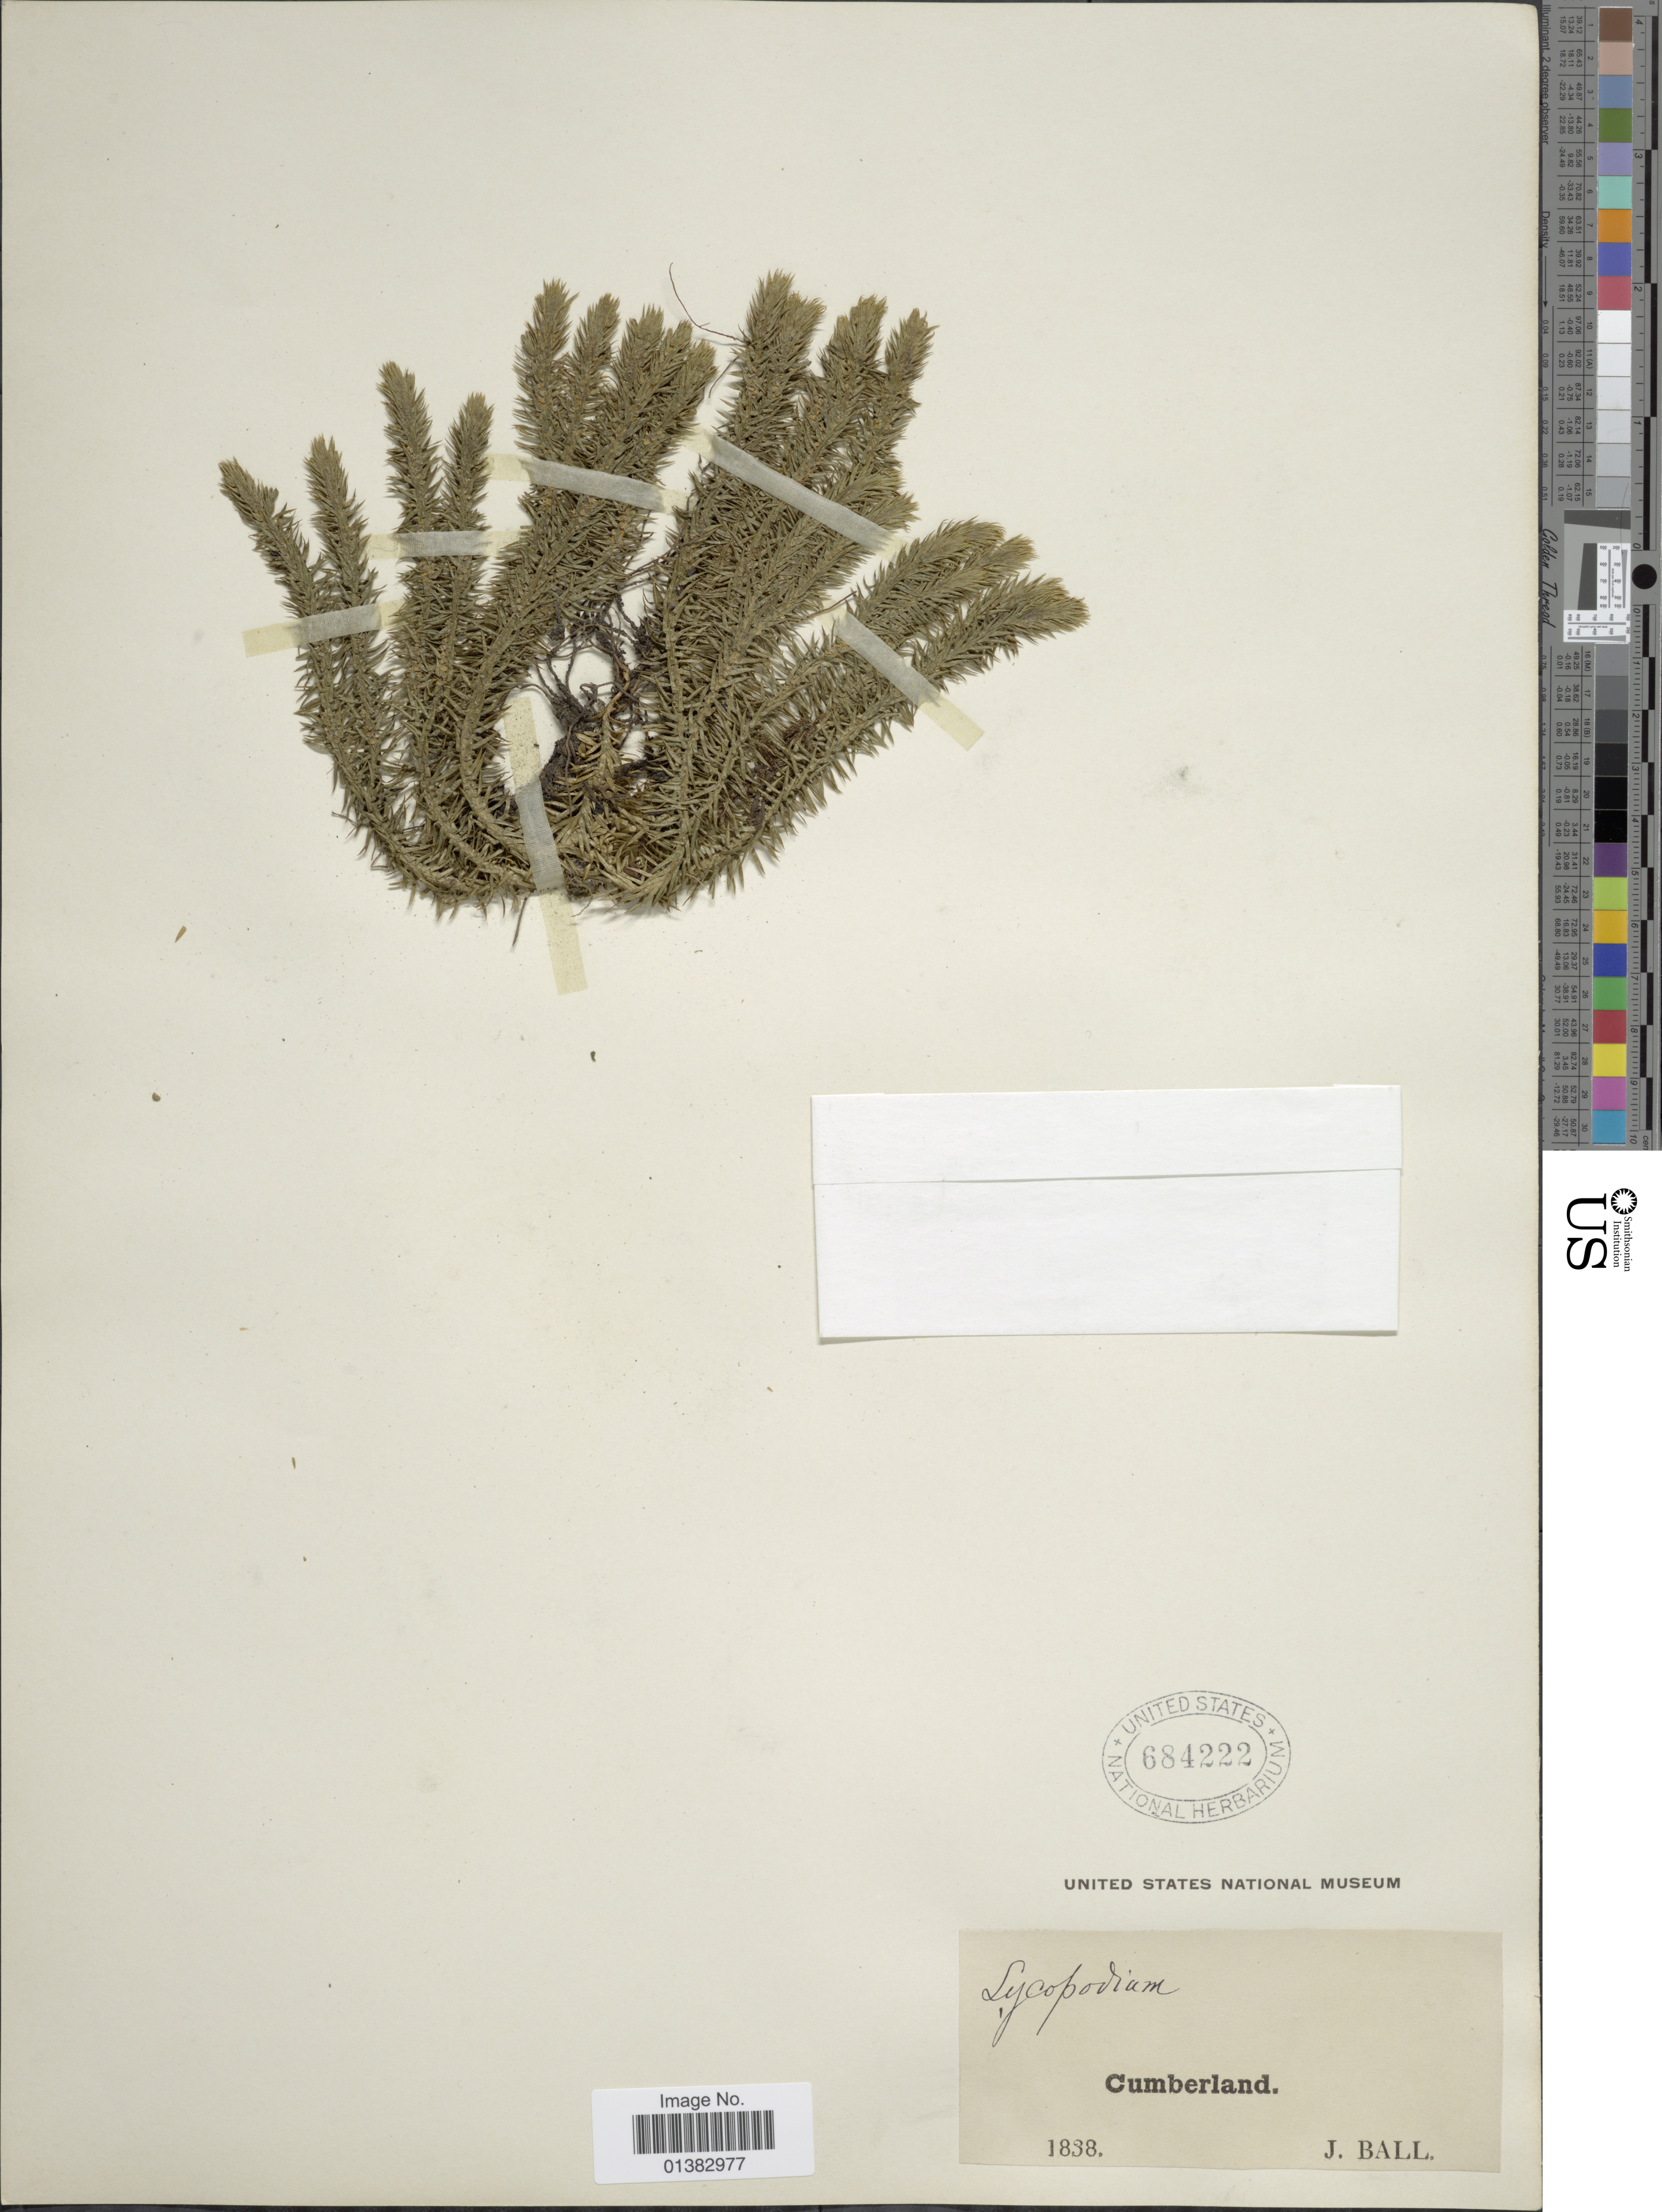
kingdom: Plantae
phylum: Tracheophyta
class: Lycopodiopsida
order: Lycopodiales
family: Lycopodiaceae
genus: Huperzia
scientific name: Huperzia selago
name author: (L.) Bernh. ex Schrank & Mart.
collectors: J. Ball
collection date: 1838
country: United Kingdom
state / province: England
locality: Cumberland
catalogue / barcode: US 684222